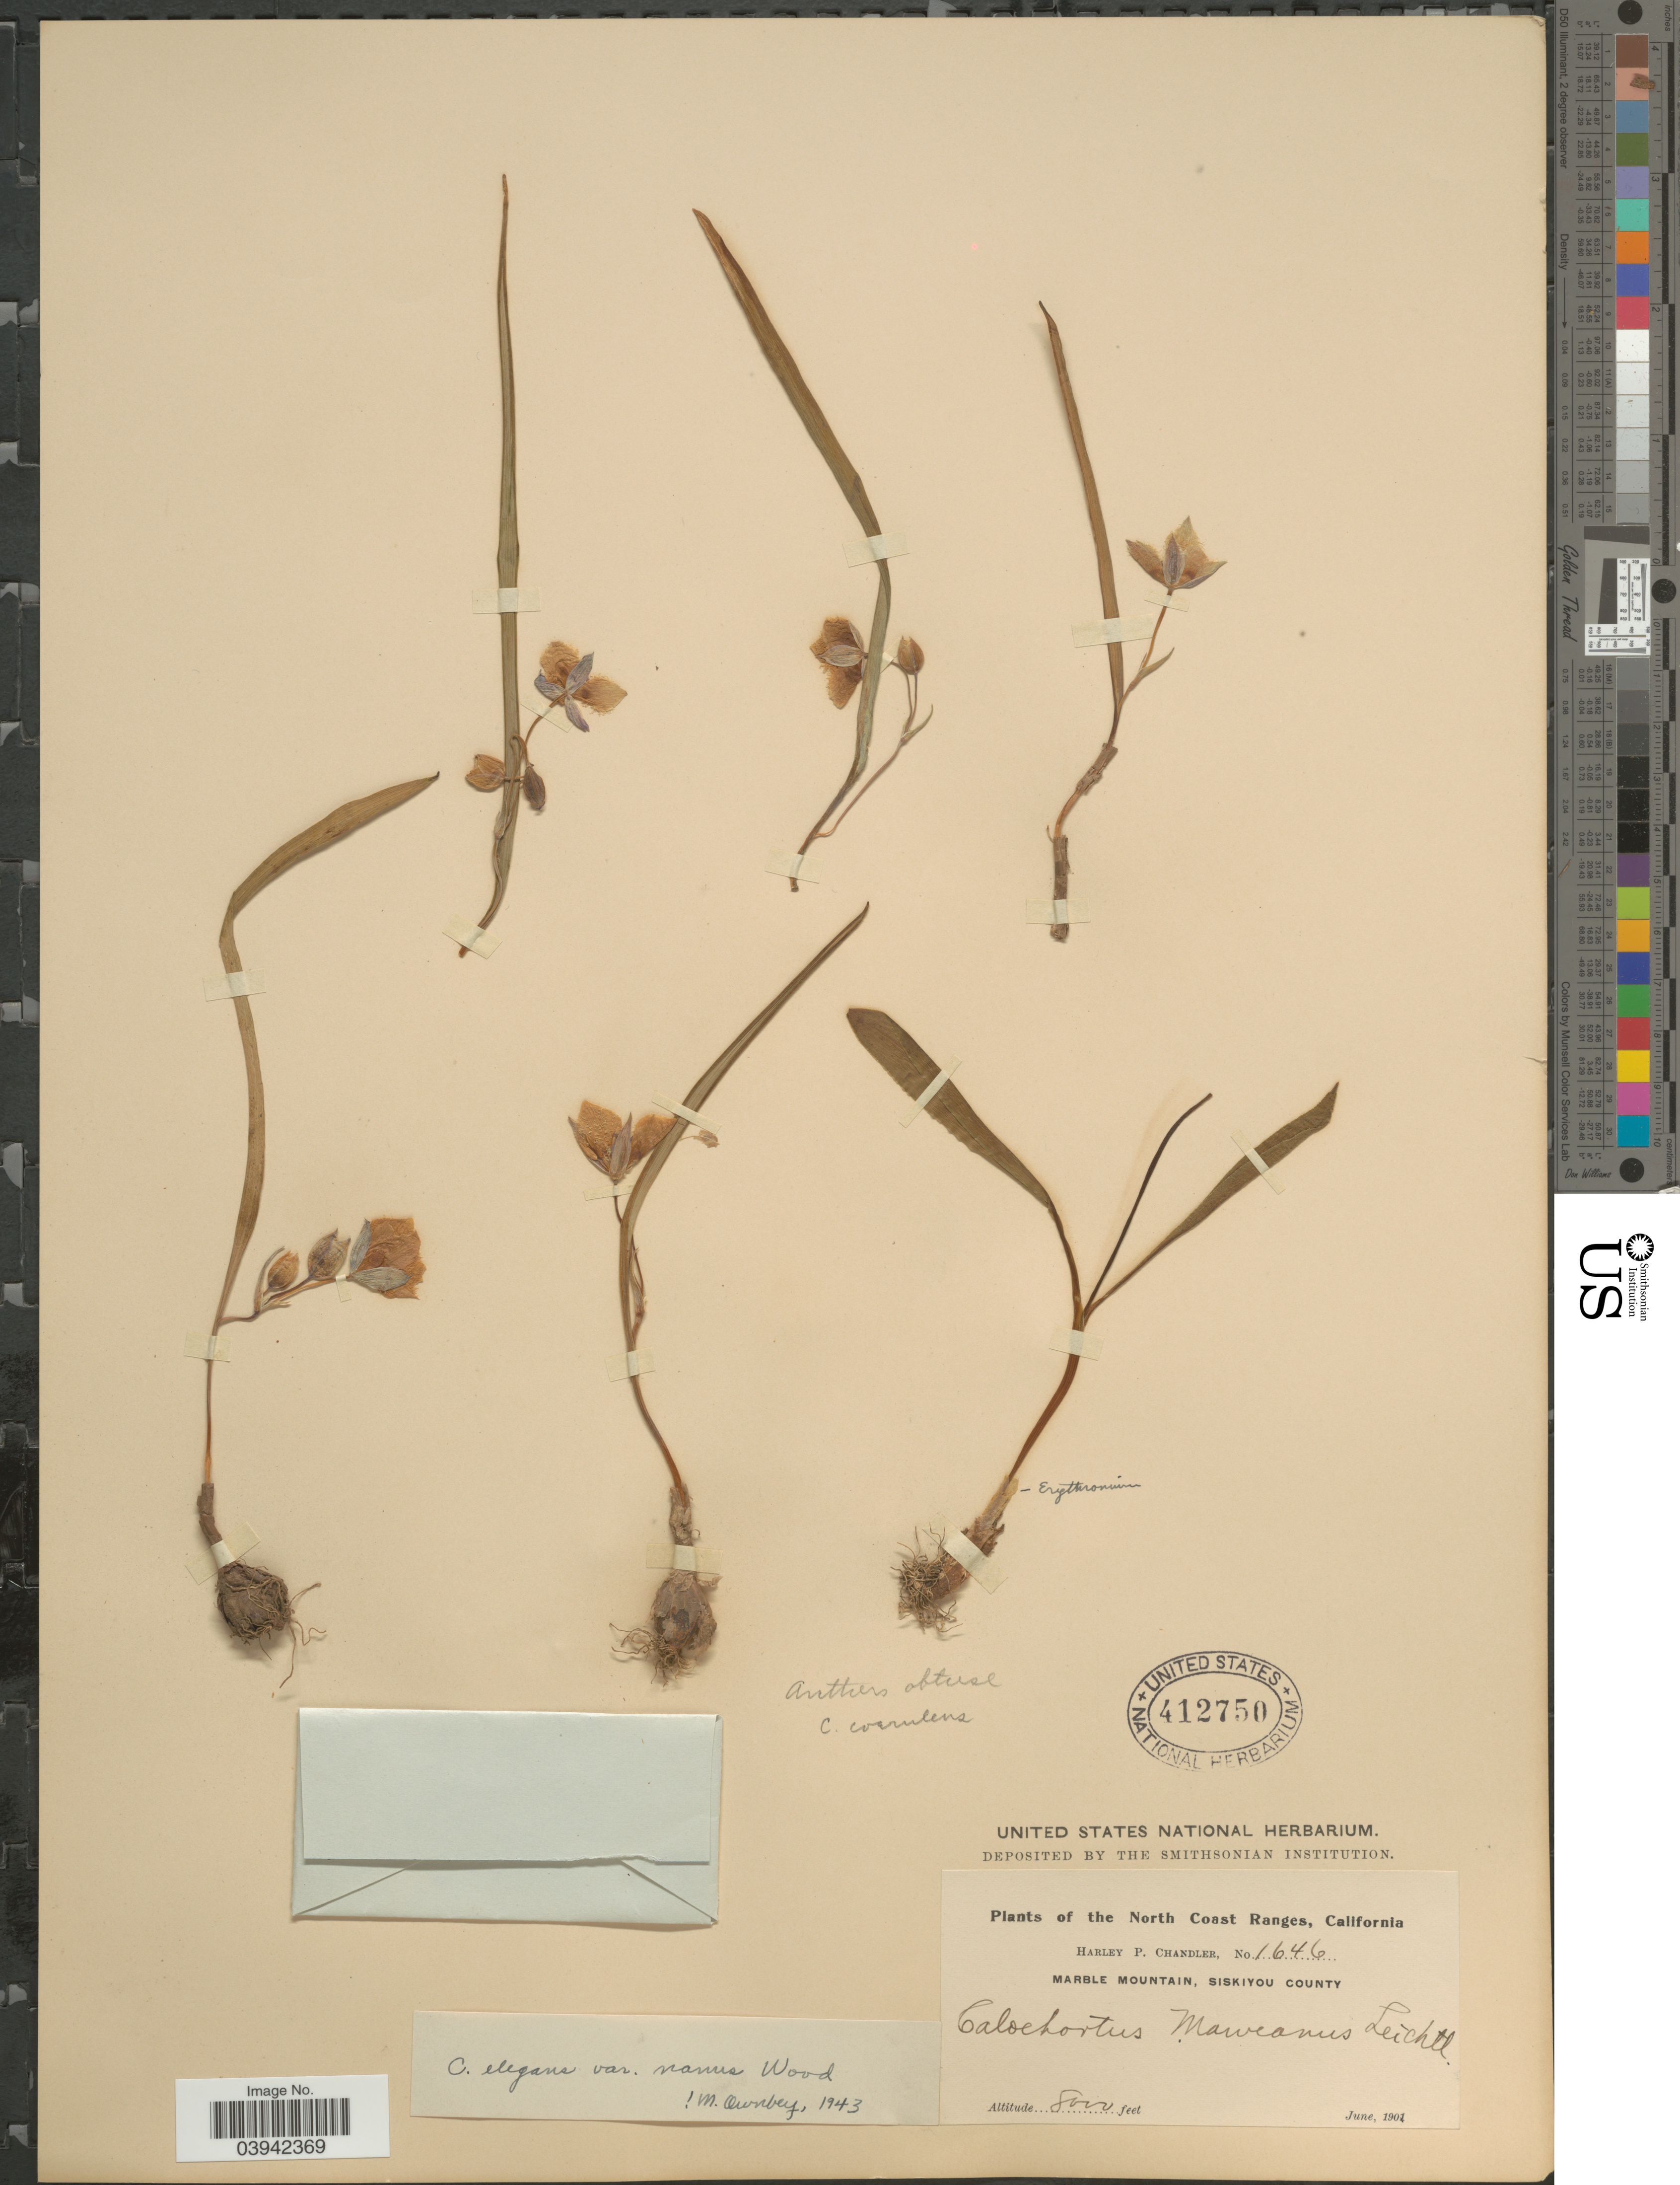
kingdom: Plantae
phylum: Tracheophyta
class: Liliopsida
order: Liliales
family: Liliaceae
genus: Calochortus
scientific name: Calochortus elegans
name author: Pursh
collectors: H. Chandler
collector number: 1646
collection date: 1901-06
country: United States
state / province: California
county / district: Siskiyou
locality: North Coast Ranges. Marble Mountain, Siskiyou County.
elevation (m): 2438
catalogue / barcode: US 412750